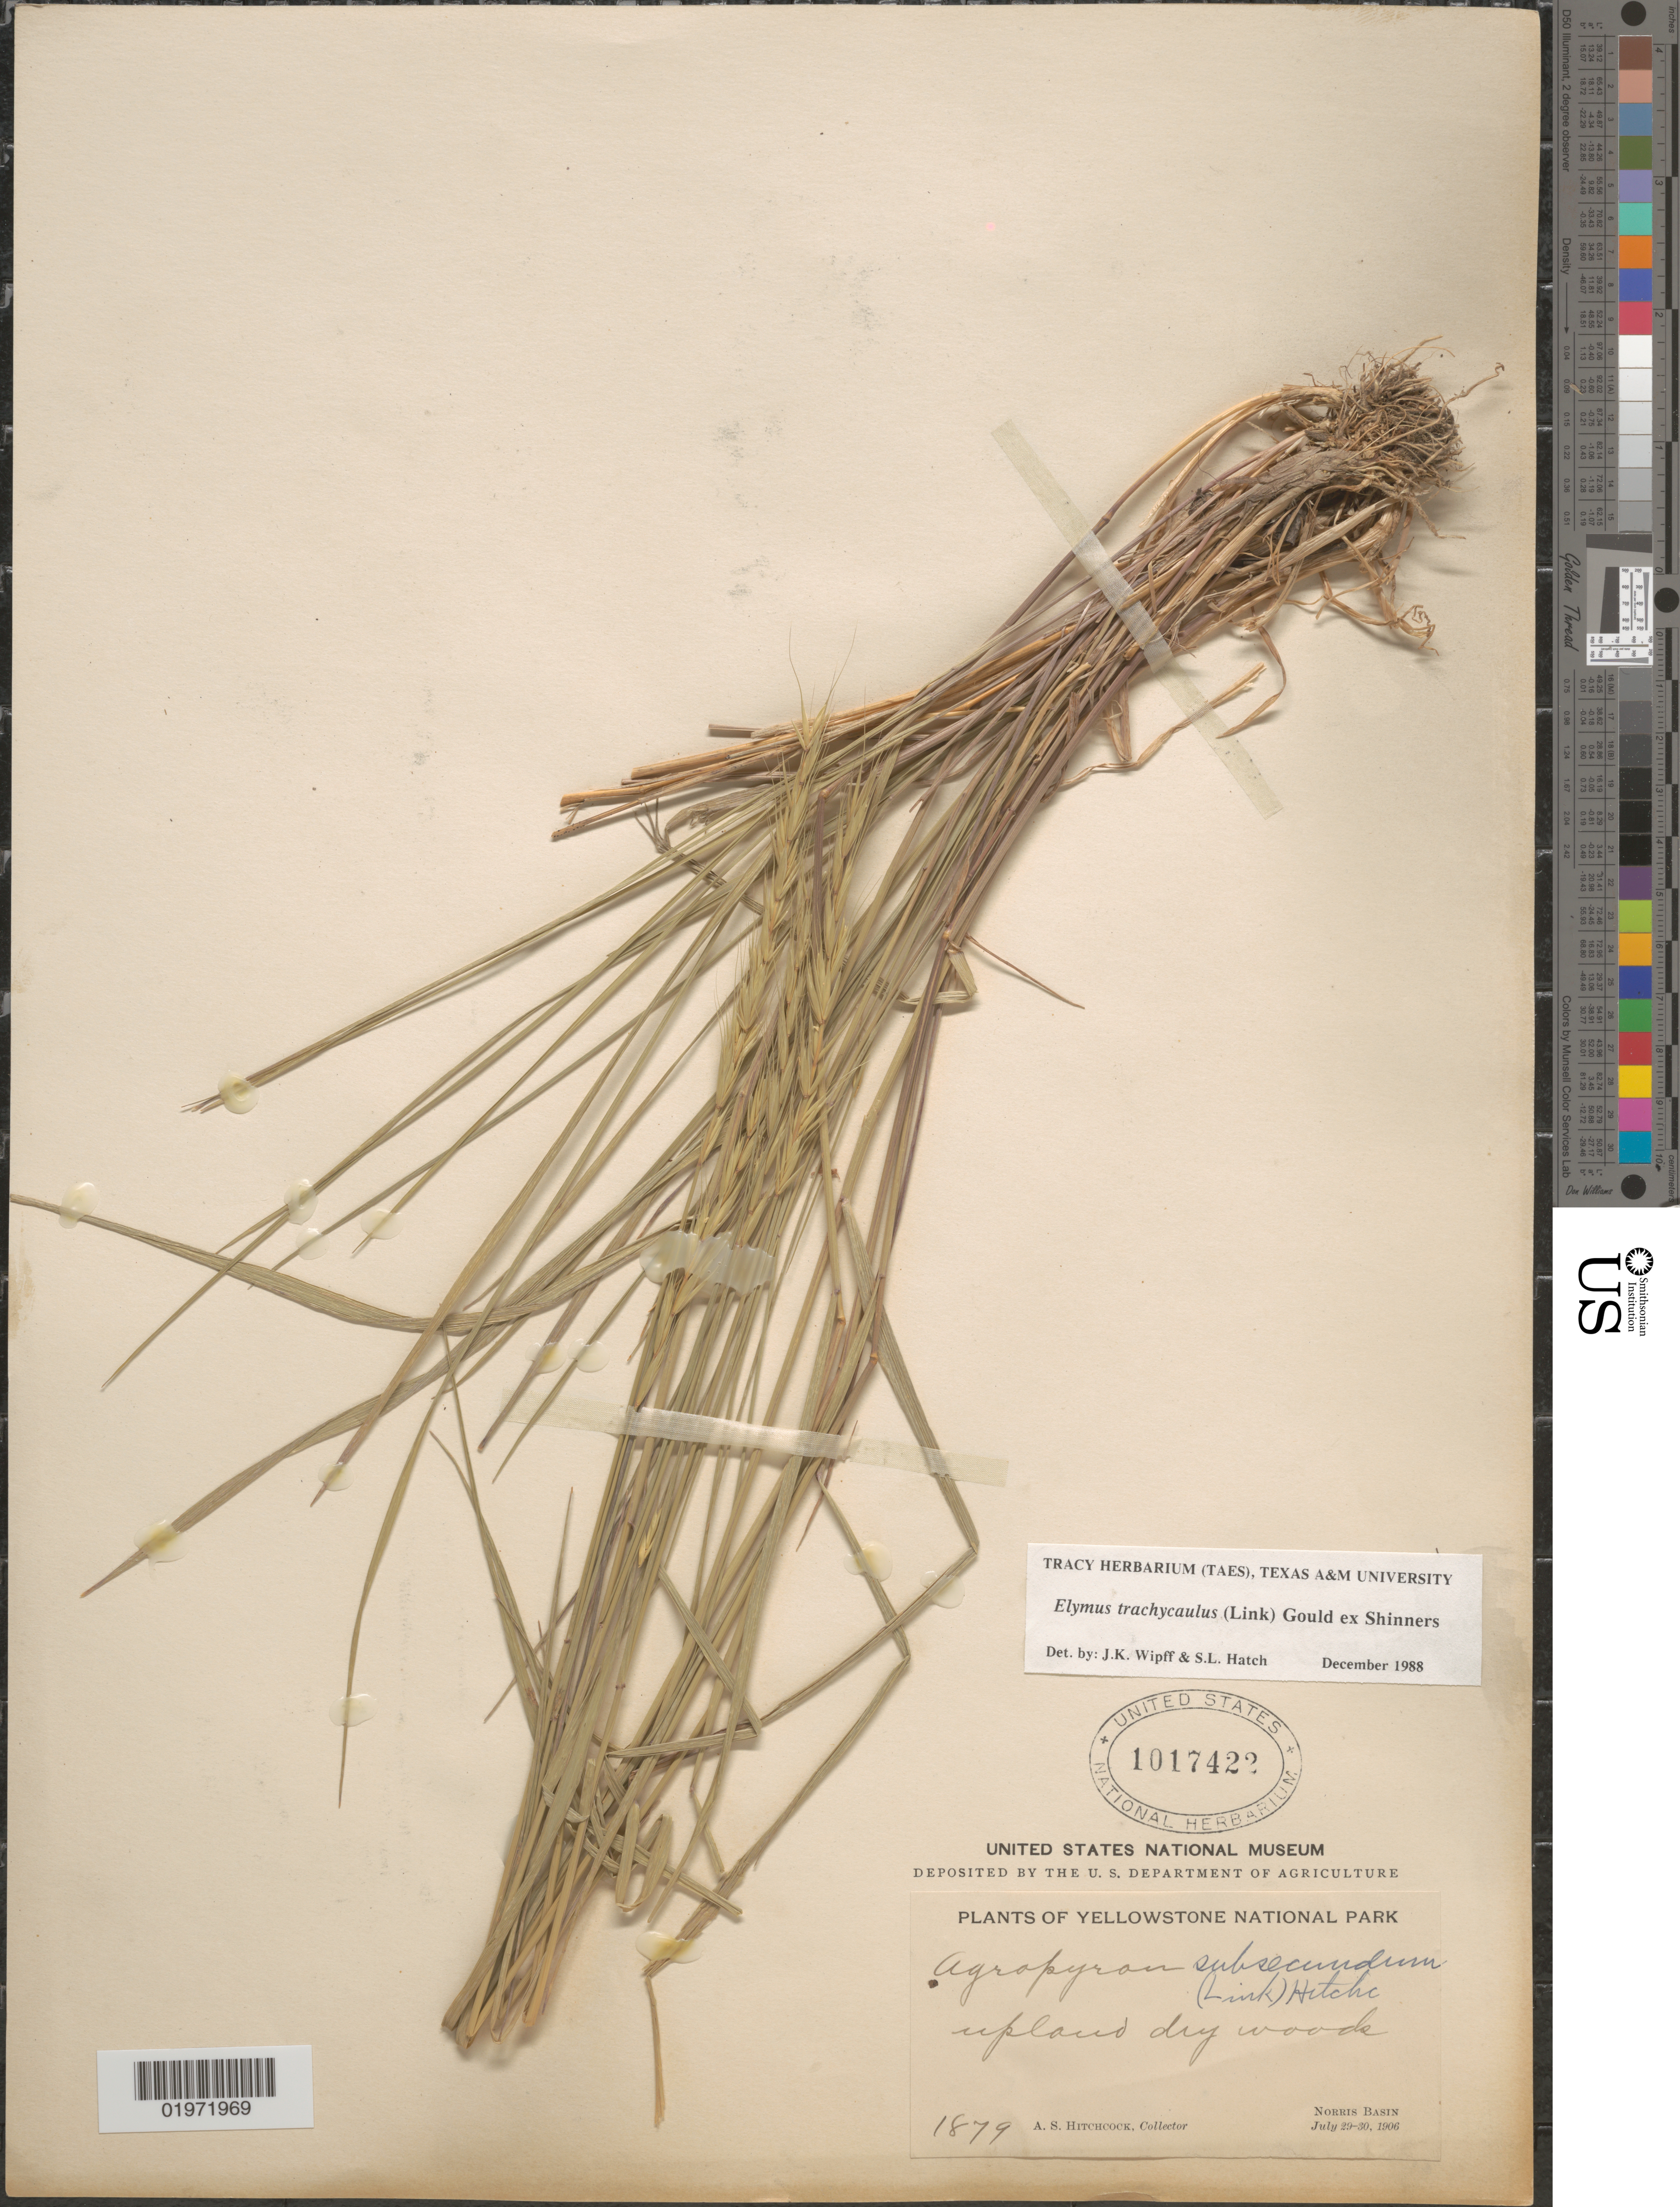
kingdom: Plantae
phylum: Tracheophyta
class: Liliopsida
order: Poales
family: Poaceae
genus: Elymus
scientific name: Elymus trachycaulus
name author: (Link) Gould ex Shinners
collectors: A. S. Hitchcock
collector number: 1879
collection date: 1906-07-29/1906-07-30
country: United States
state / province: Wyoming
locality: Yellowstone National Park. Upland dry woods. Norris Basin.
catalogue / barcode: US 1017422